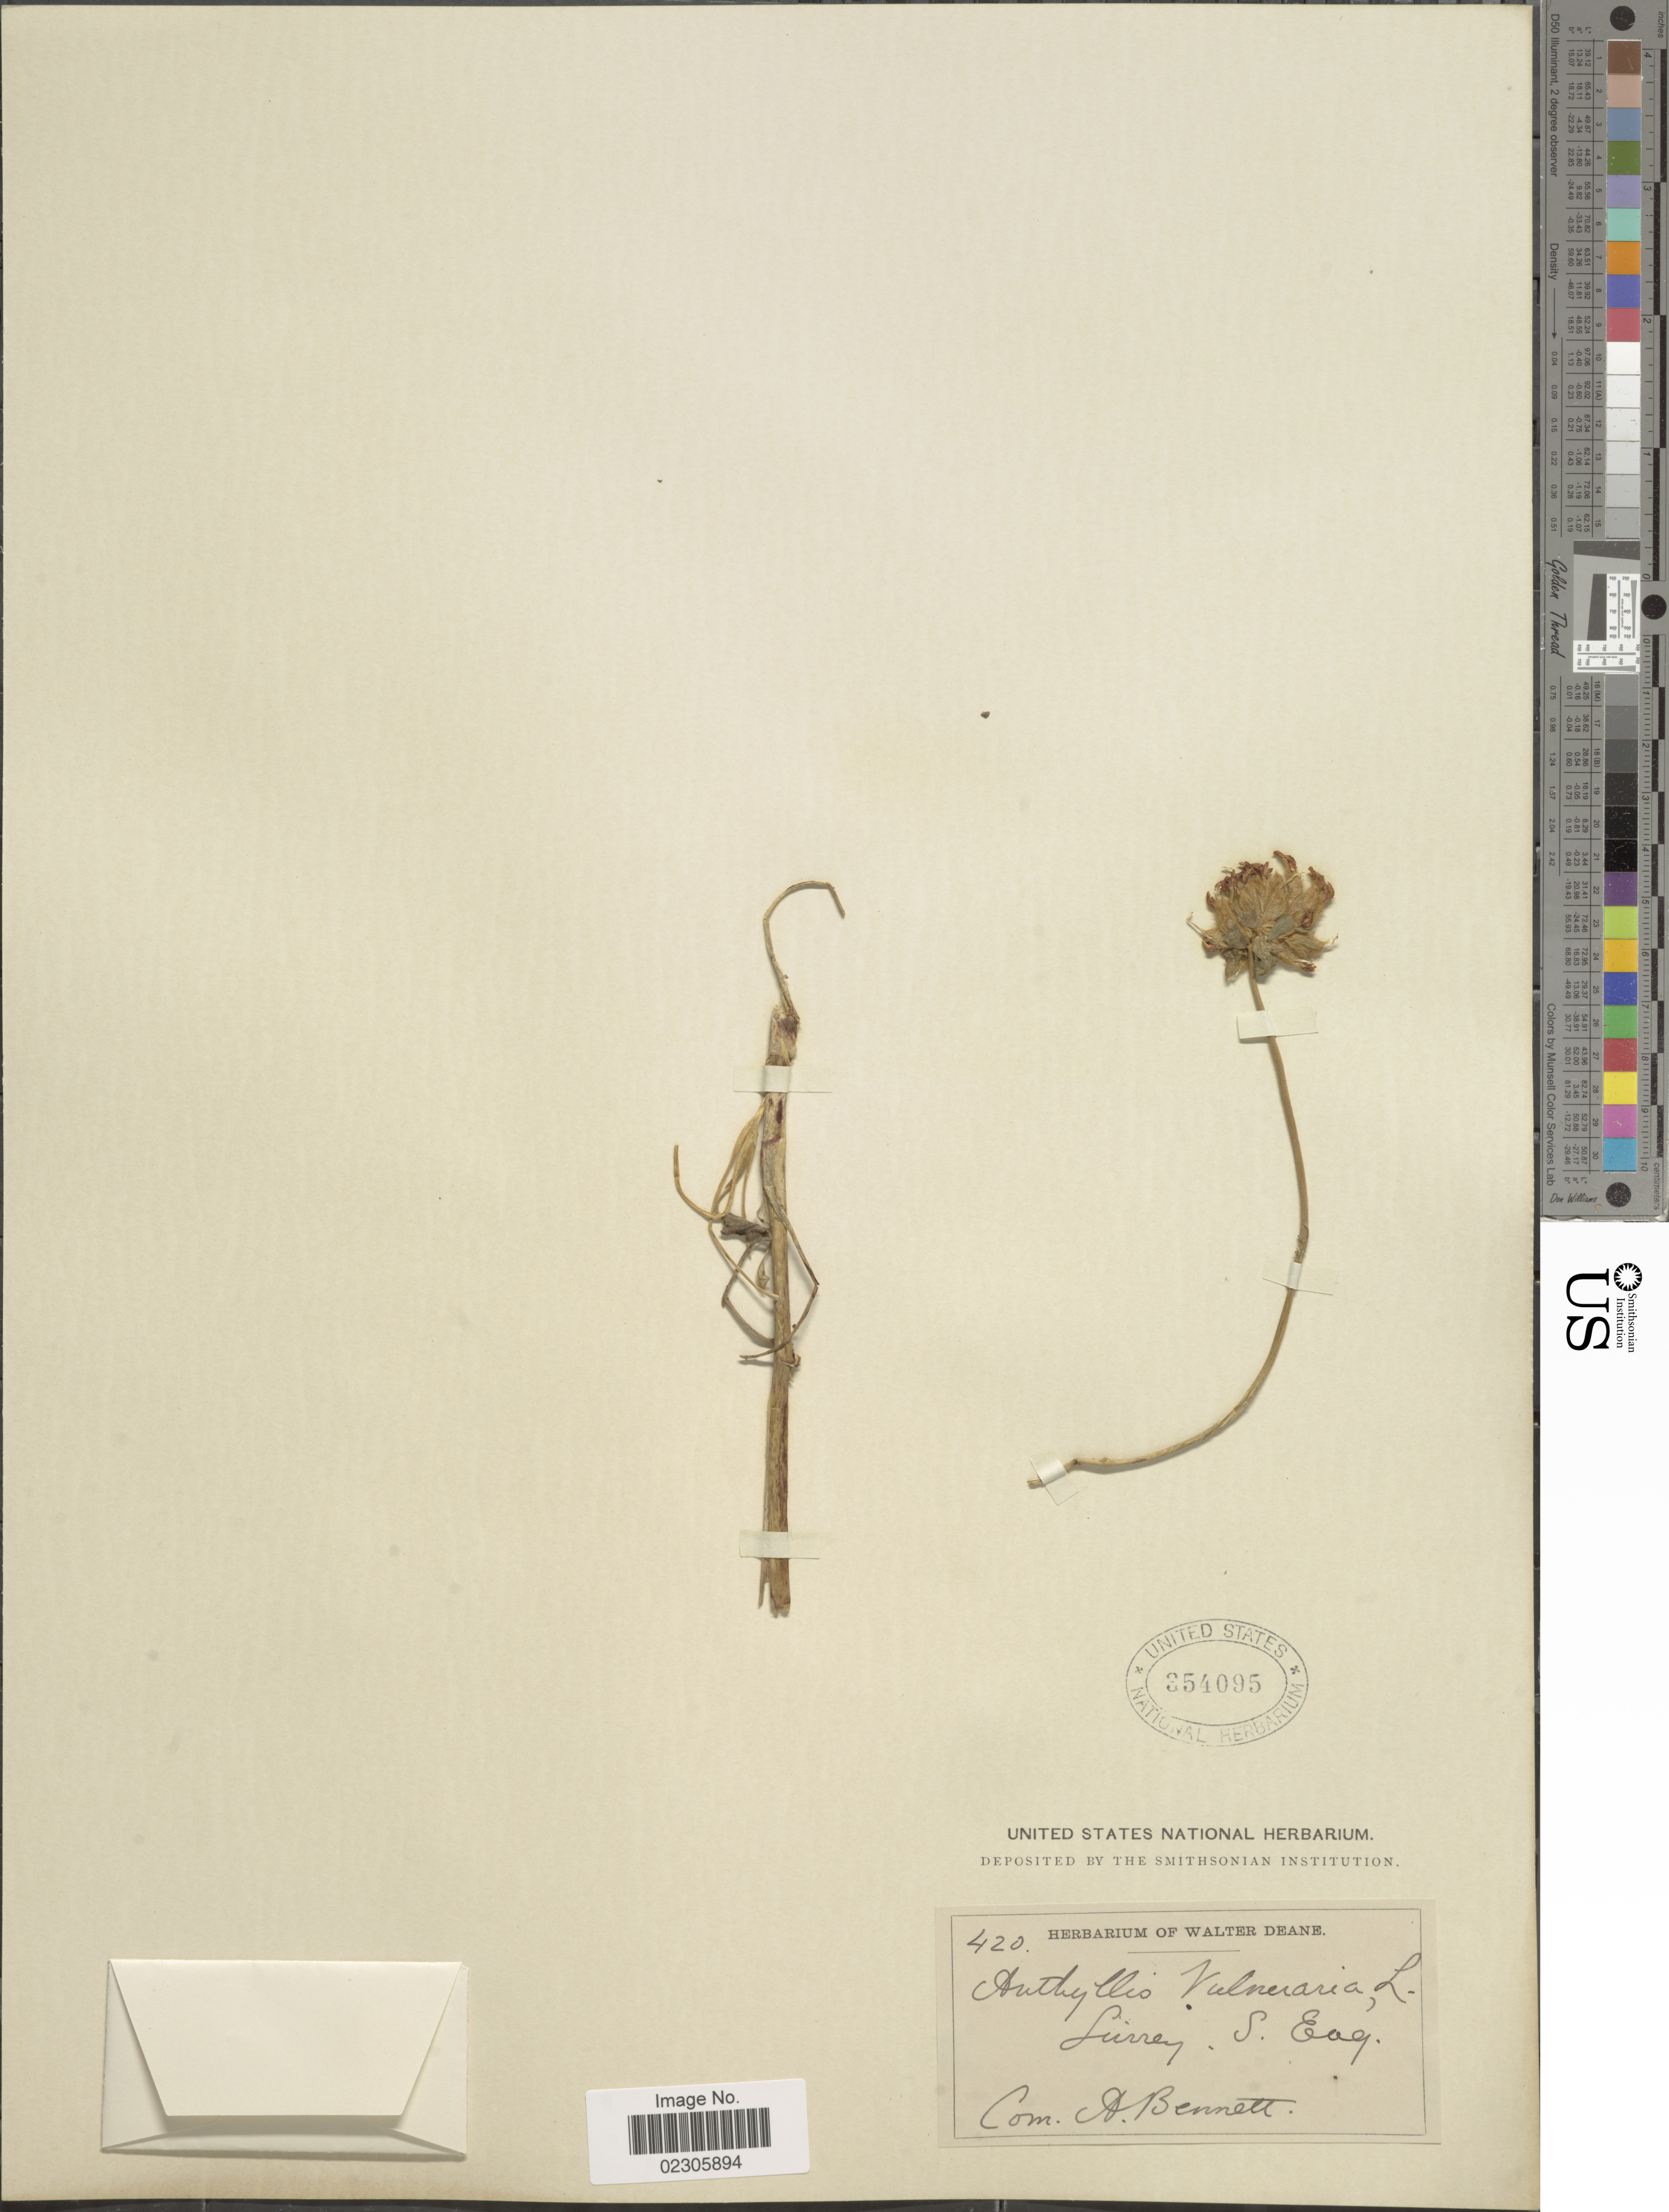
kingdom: Plantae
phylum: Tracheophyta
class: Magnoliopsida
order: Fabales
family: Fabaceae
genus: Anthyllis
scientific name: Anthyllis vulneraria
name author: L.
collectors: Ex herb. Walter Deane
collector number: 420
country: United Kingdom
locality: Surrey S. Eng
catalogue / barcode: US 354095